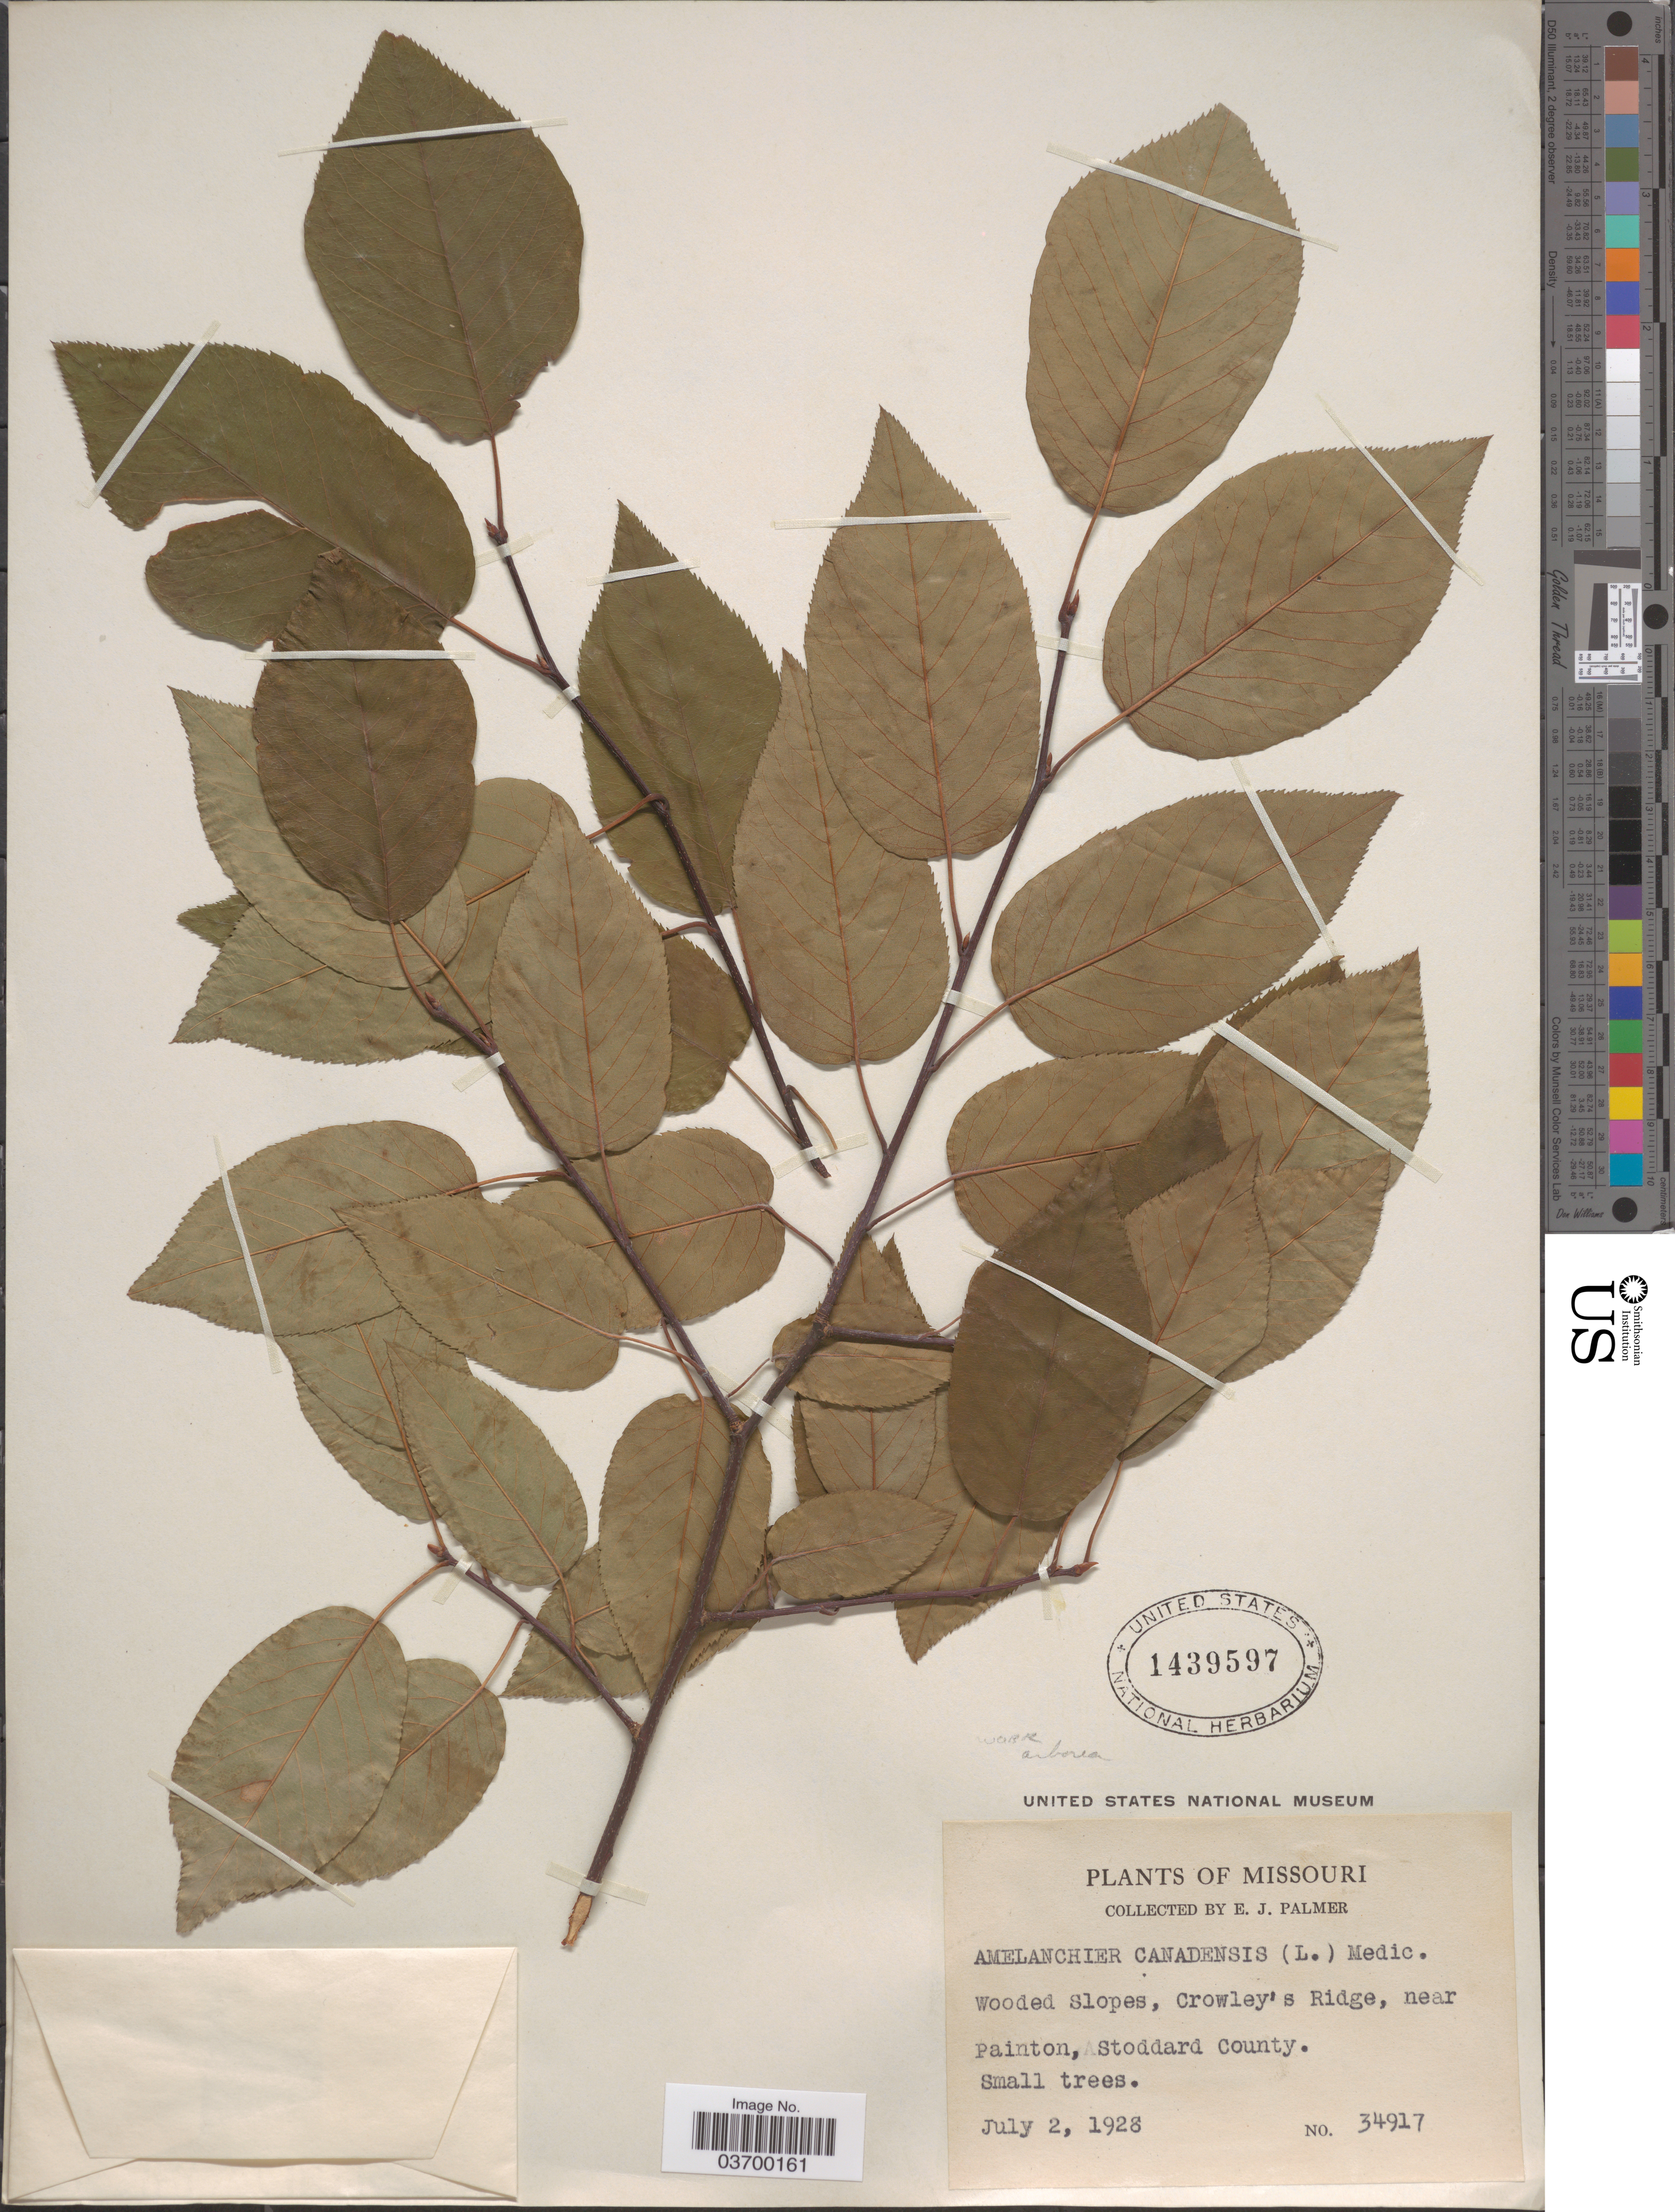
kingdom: Plantae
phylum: Tracheophyta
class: Magnoliopsida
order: Rosales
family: Rosaceae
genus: Amelanchier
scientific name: Amelanchier arborea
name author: (F. Michx.) Fernald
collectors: E. J. Palmer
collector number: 34917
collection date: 1928-07-02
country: United States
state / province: Missouri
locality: Crowley's Ridge, near Painton, Stoddard County.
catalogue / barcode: US 1439597